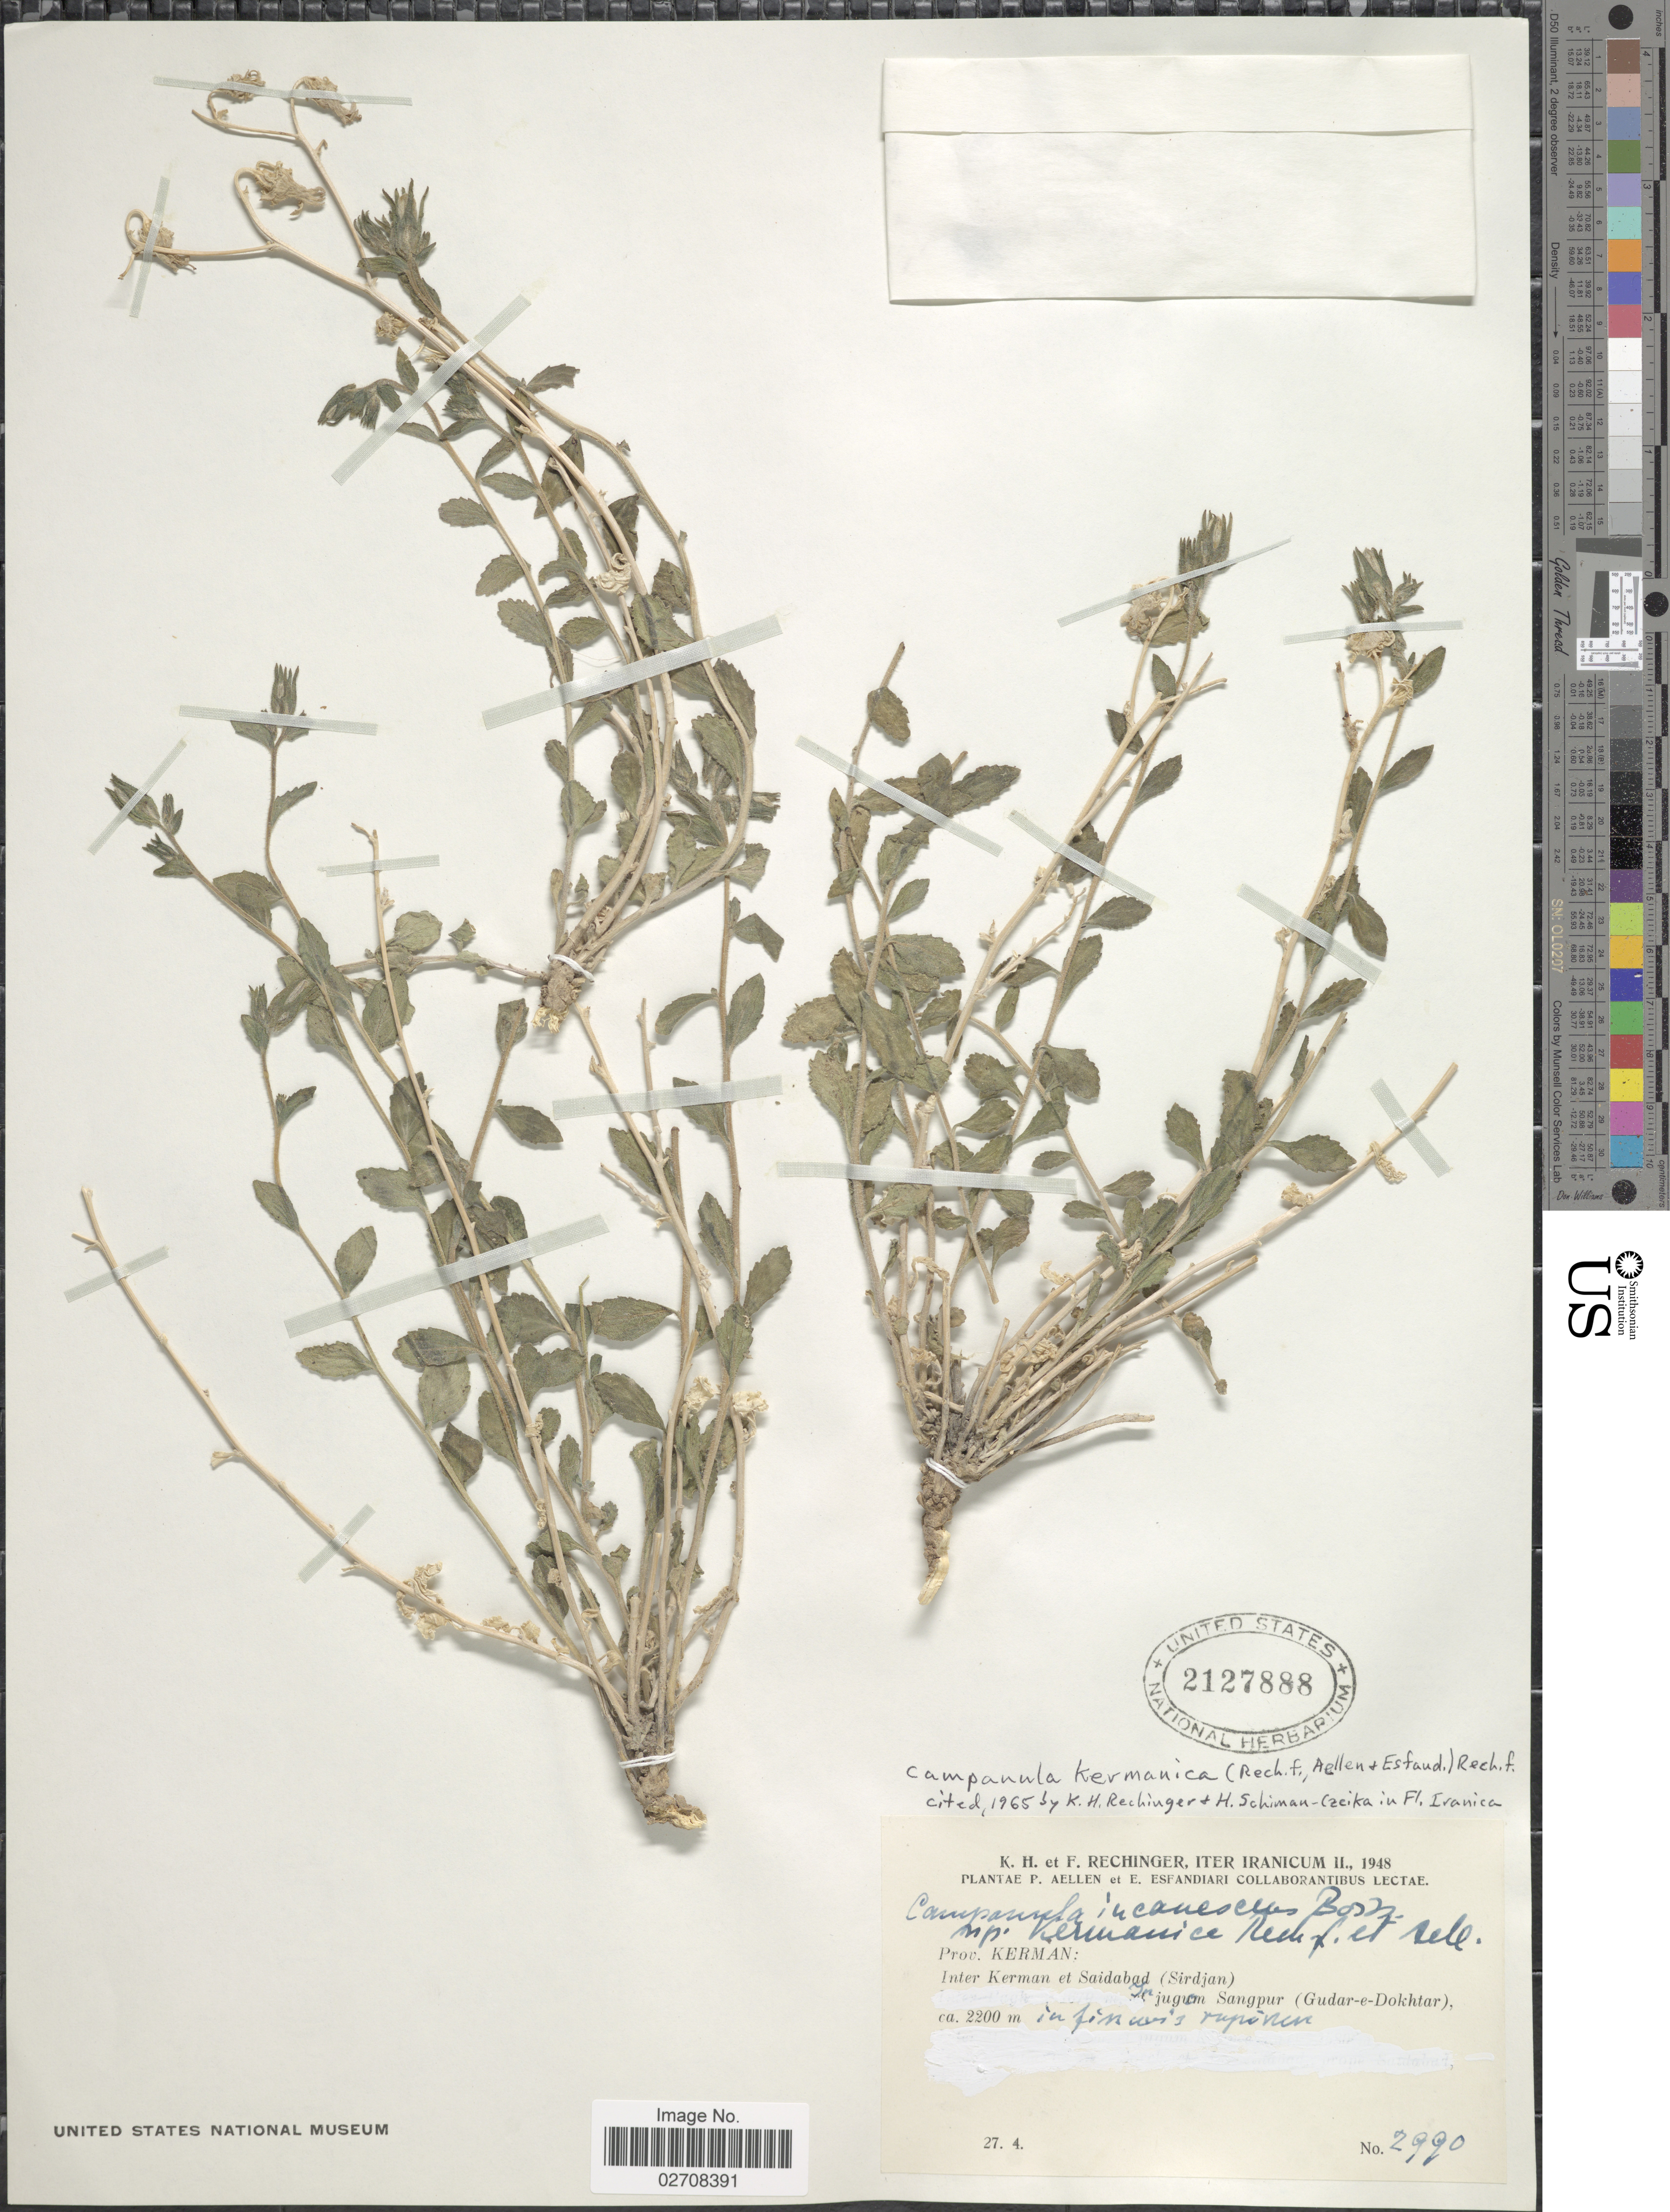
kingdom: Plantae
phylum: Tracheophyta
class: Magnoliopsida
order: Asterales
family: Campanulaceae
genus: Campanula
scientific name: Campanula kermanica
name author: (Rech. f. et al.) Rech. f.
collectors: K. H. Rechinger & F. Rechinger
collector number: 2990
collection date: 1948-04-27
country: Iran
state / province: Kerman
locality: Inter Kerman et Saidabad (Sirdjan) In jugum Sangpur (Gudar-e-Dokhtar).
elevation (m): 2200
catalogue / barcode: US 2127888